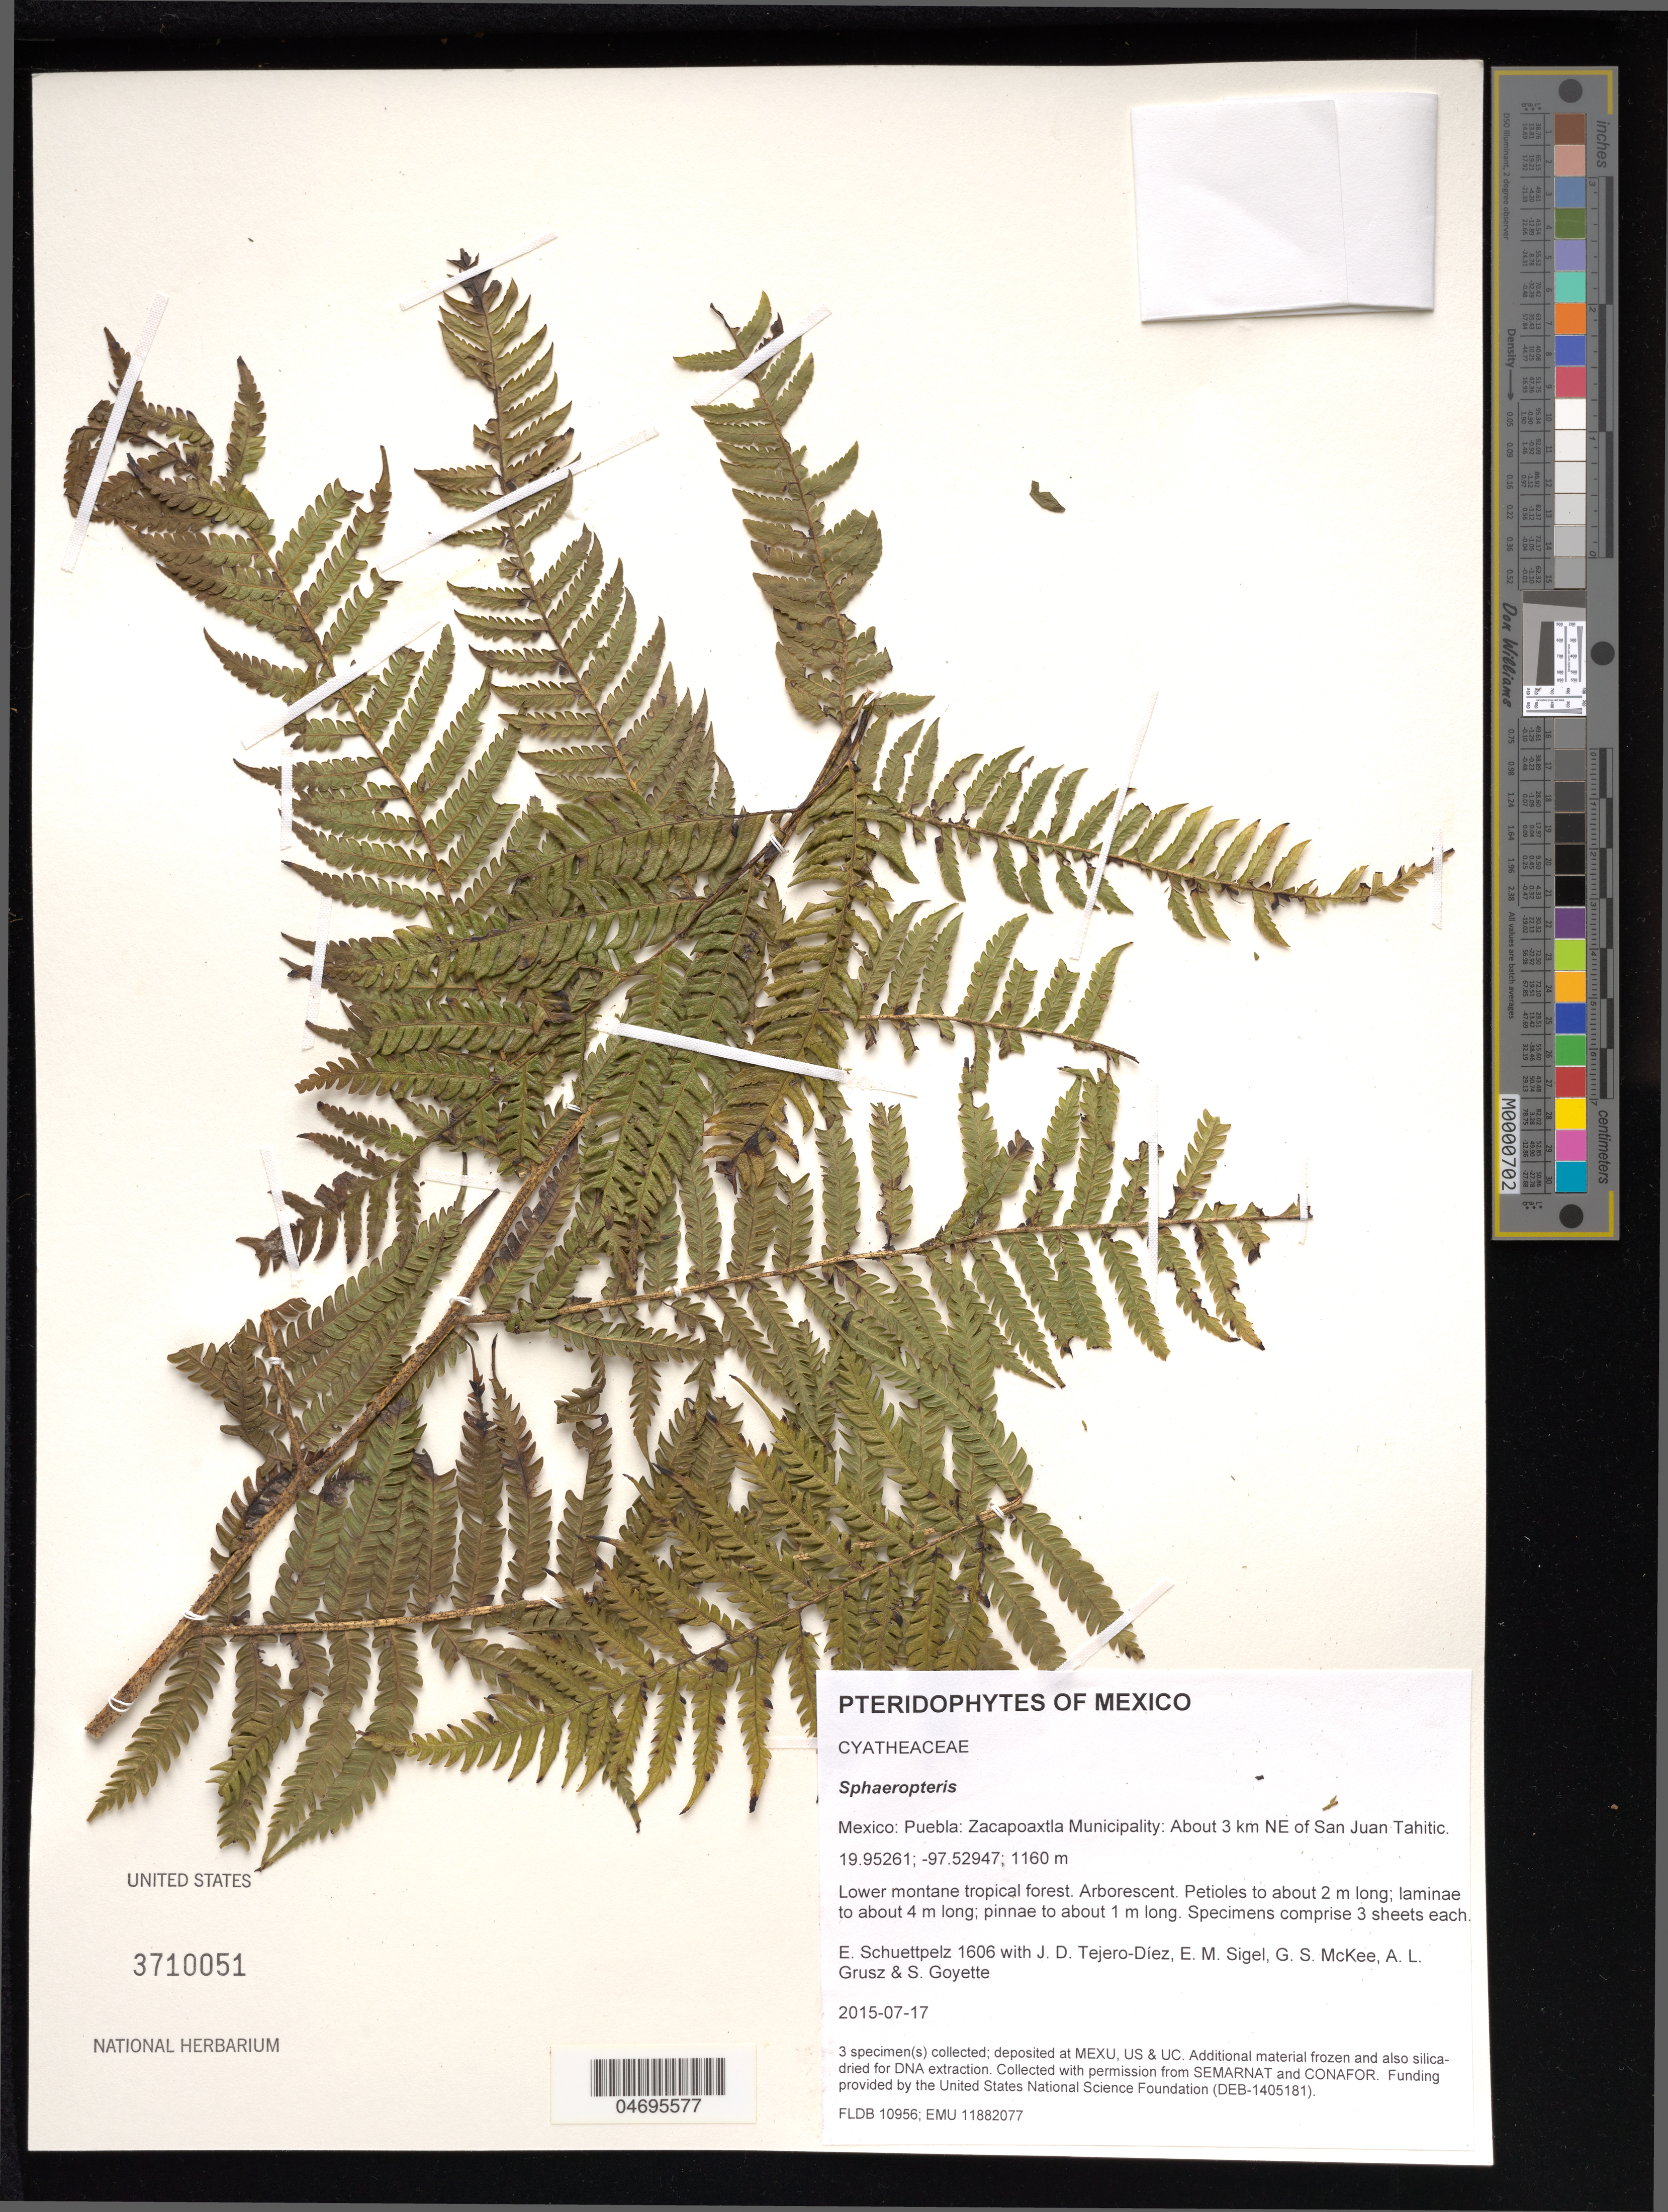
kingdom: Plantae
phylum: Tracheophyta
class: Polypodiopsida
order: Cyatheales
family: Cyatheaceae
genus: Sphaeropteris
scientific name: Sphaeropteris sp.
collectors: E. Schuettpelz, D. Tejero-Díez, E. M. Sigel, G. S. McKee & A. Grusz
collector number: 1606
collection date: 2015-07-17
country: Mexico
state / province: Puebla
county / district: Zacapoaxtla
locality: About 3 km NE of San Juan Tahitic.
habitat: Lower montane tropical forest.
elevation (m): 1160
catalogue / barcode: US 3710051